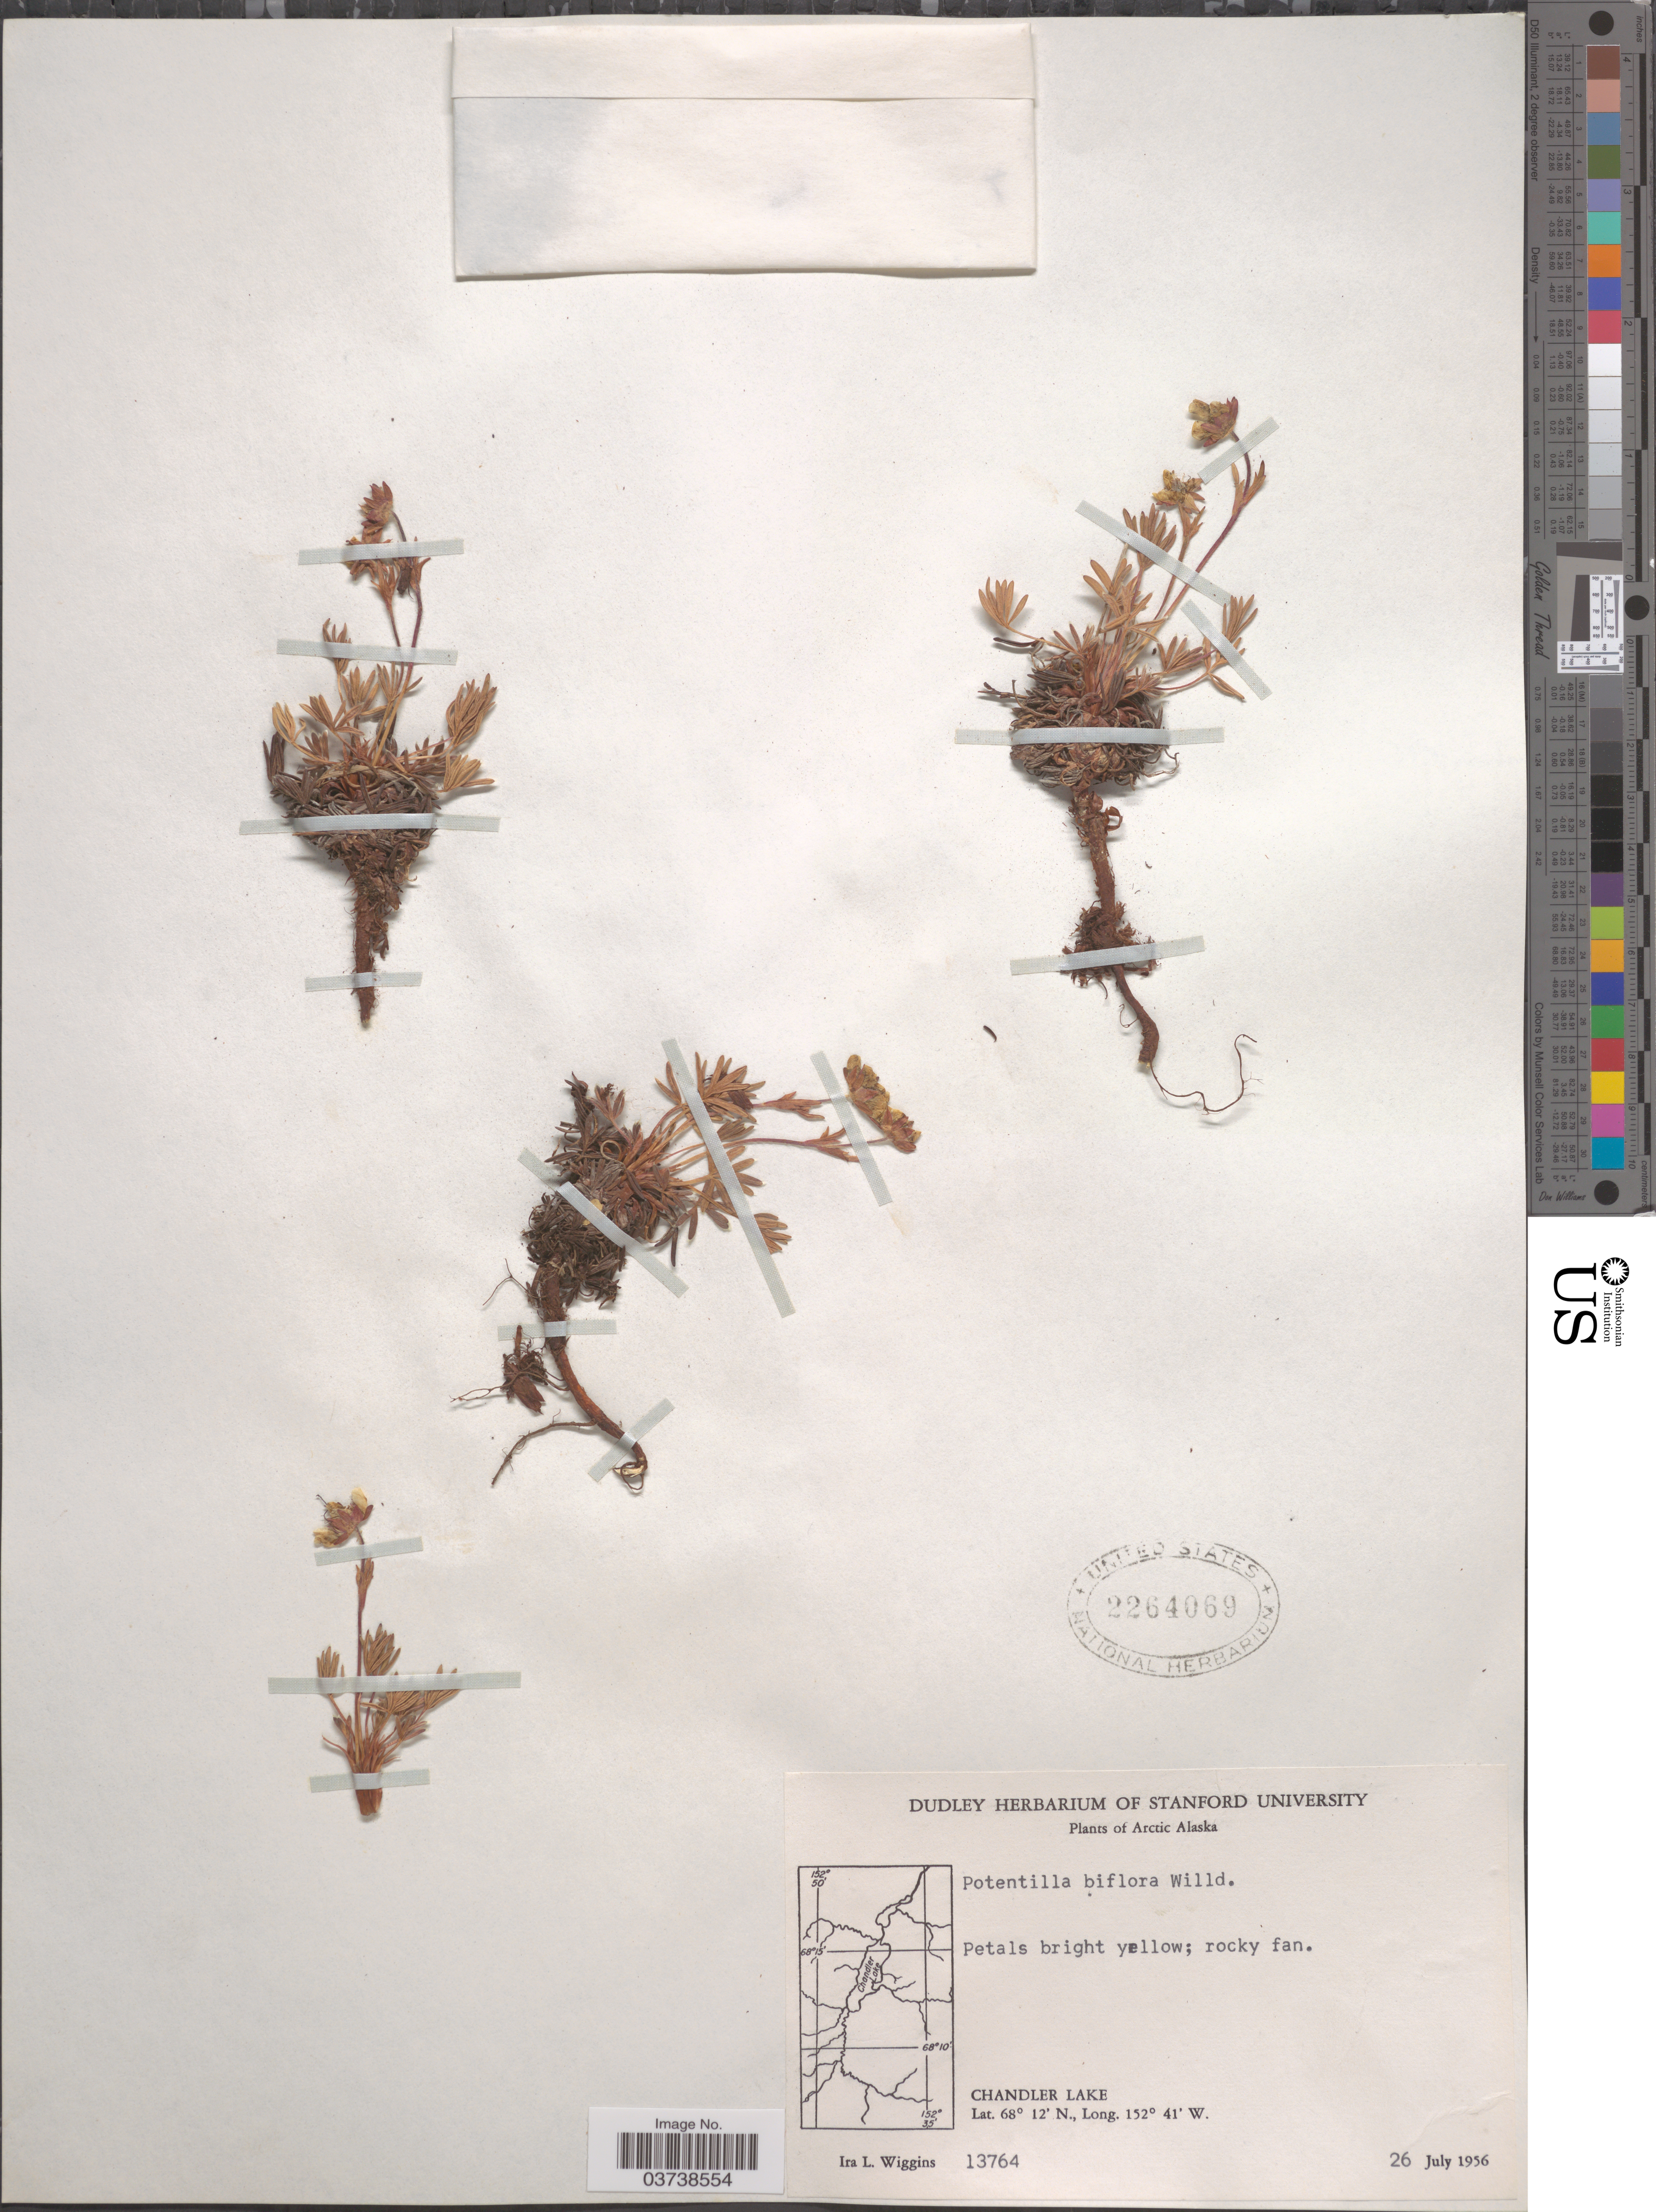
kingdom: Plantae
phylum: Tracheophyta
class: Magnoliopsida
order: Rosales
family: Rosaceae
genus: Potentilla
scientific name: Potentilla biflora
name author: Willd. ex Schltdl.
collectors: I. L. Wiggins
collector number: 13764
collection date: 1956-07-26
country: United States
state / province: Alaska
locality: Arctic Alaska. Chandler Lake.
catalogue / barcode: US 2264069